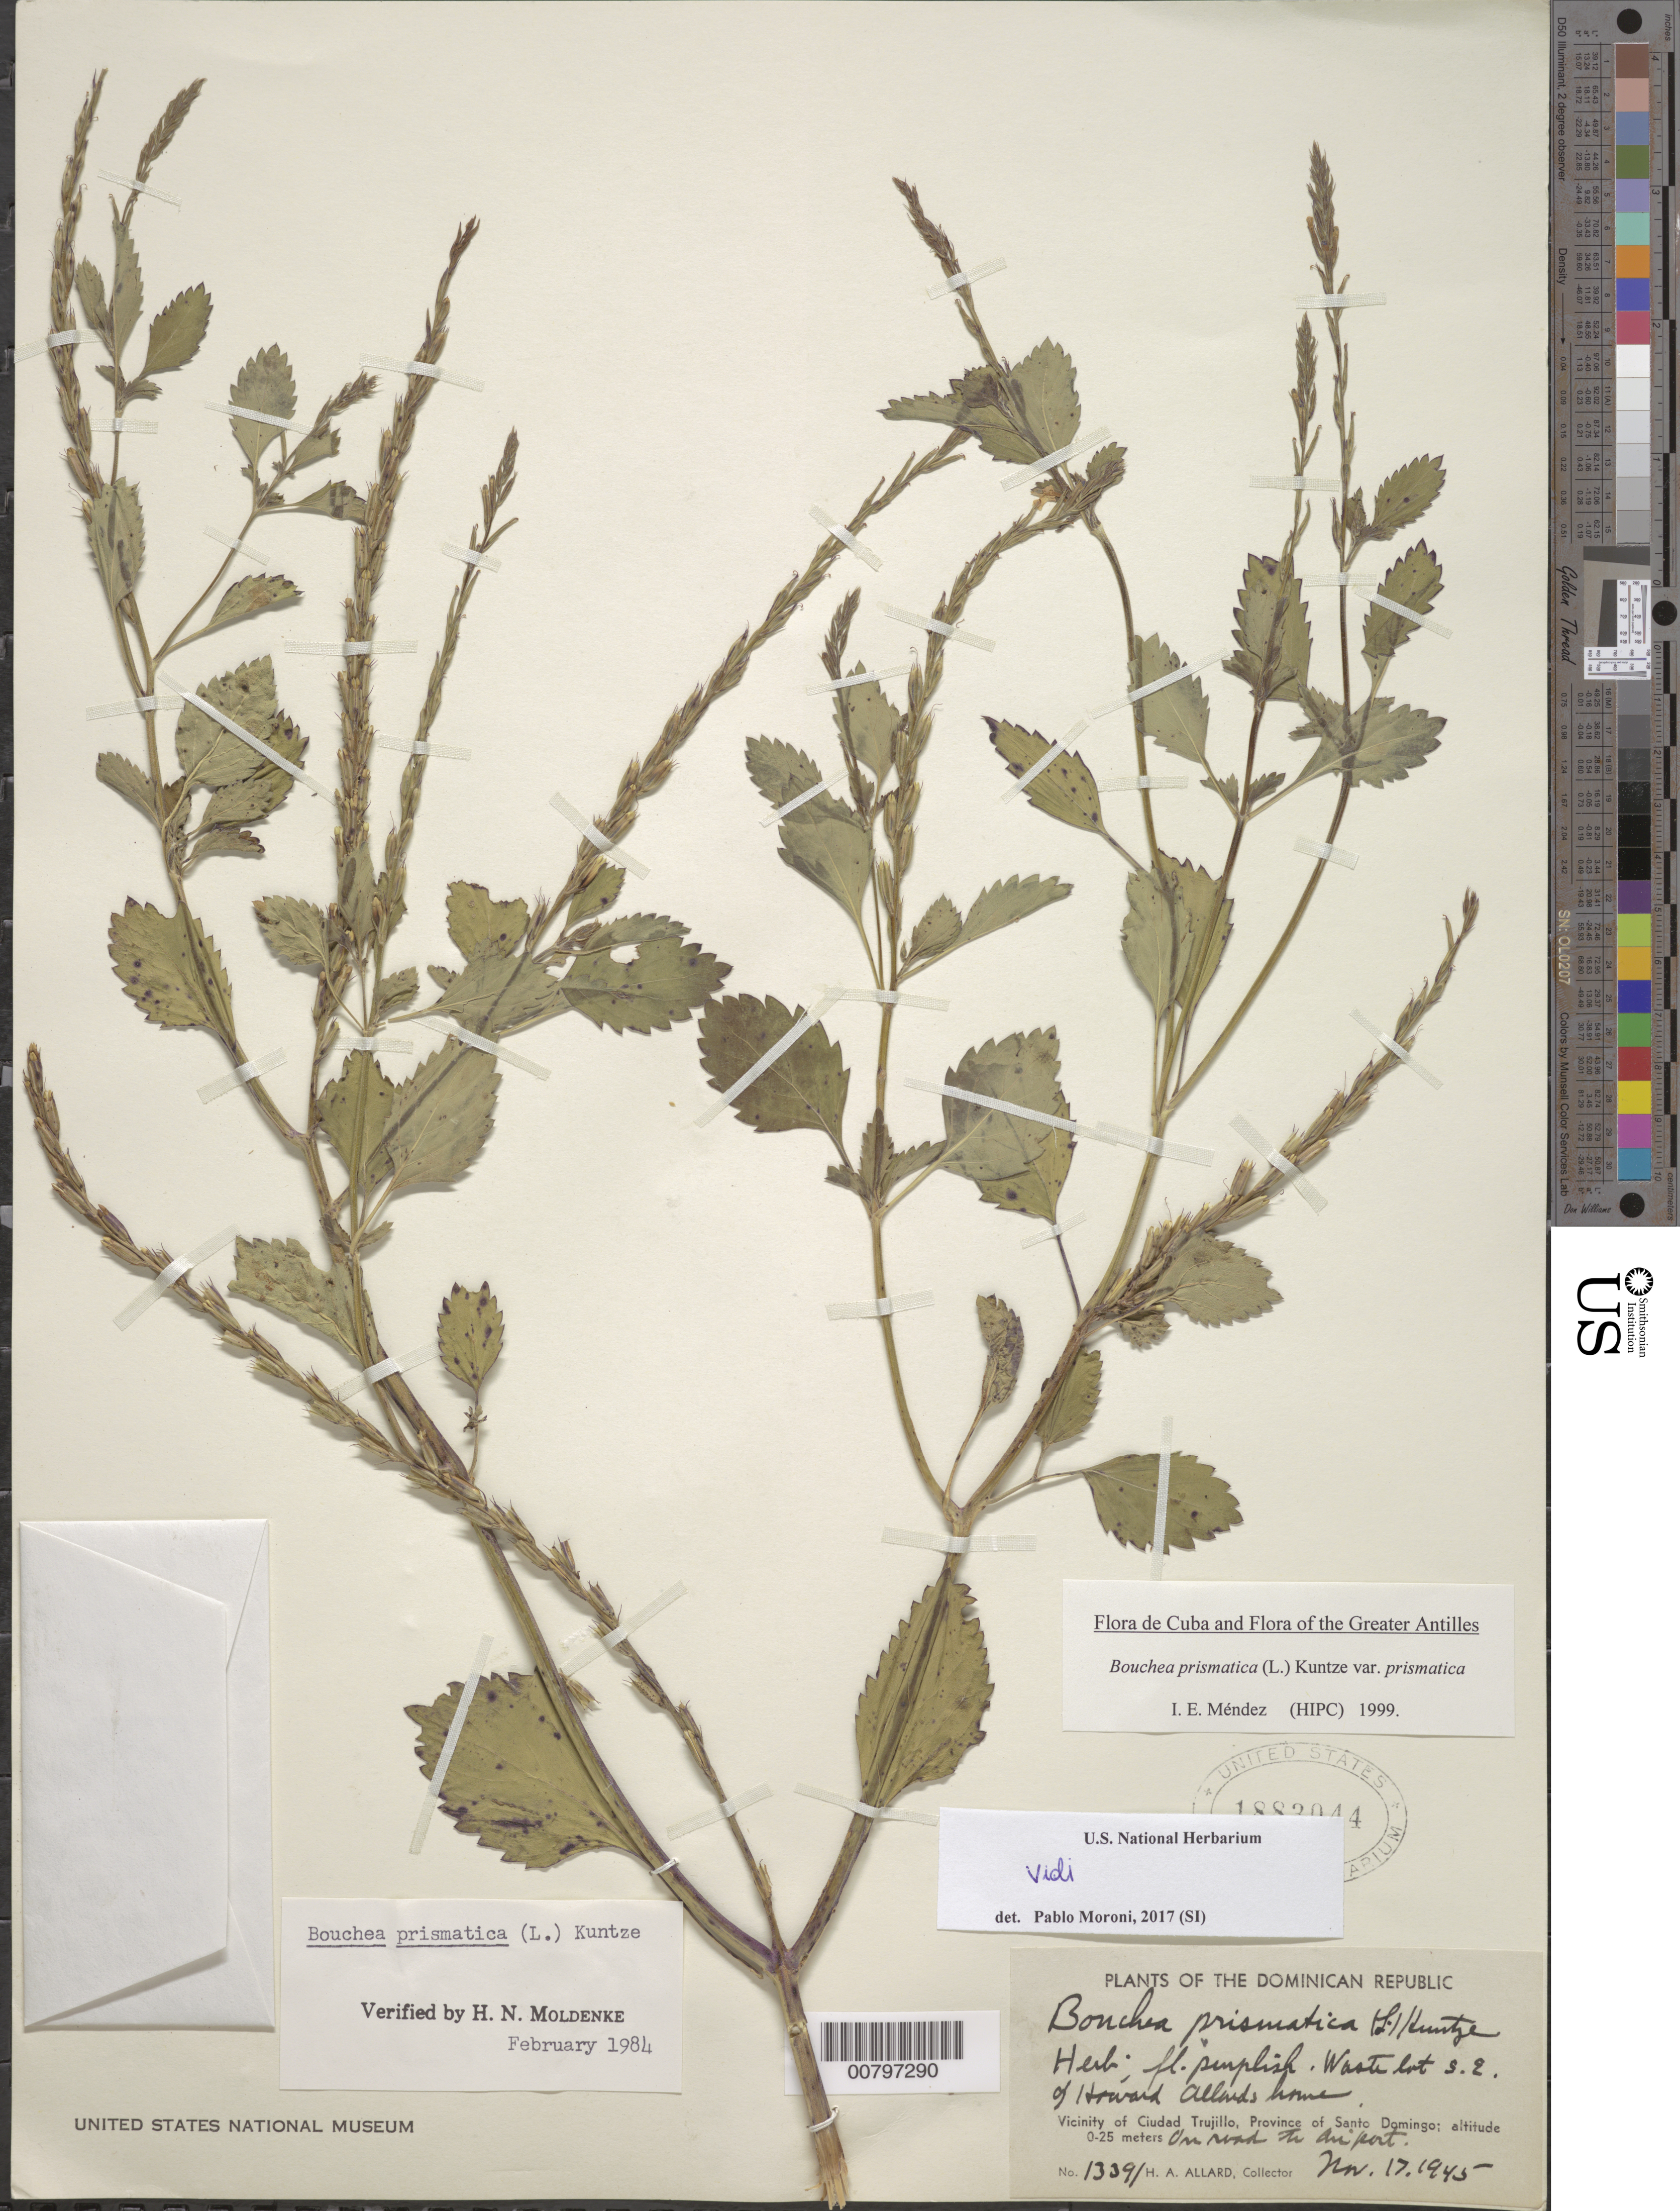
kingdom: Plantae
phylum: Tracheophyta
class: Magnoliopsida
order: Lamiales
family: Verbenaceae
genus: Bouchea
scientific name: Bouchea prismatica var. prismatica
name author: (L.) Kuntze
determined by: Méndez, Isidro E., (HIPC)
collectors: H. A. Allard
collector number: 13391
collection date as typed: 17 Nov 1945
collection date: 1945-11-17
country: Dominican Republic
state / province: Distrito Nacional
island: Hispaniola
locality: Vicinity of Santo Domingo, SE of Howard Allard's house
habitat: Waste lot, on road to airport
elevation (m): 0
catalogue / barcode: US 1883044